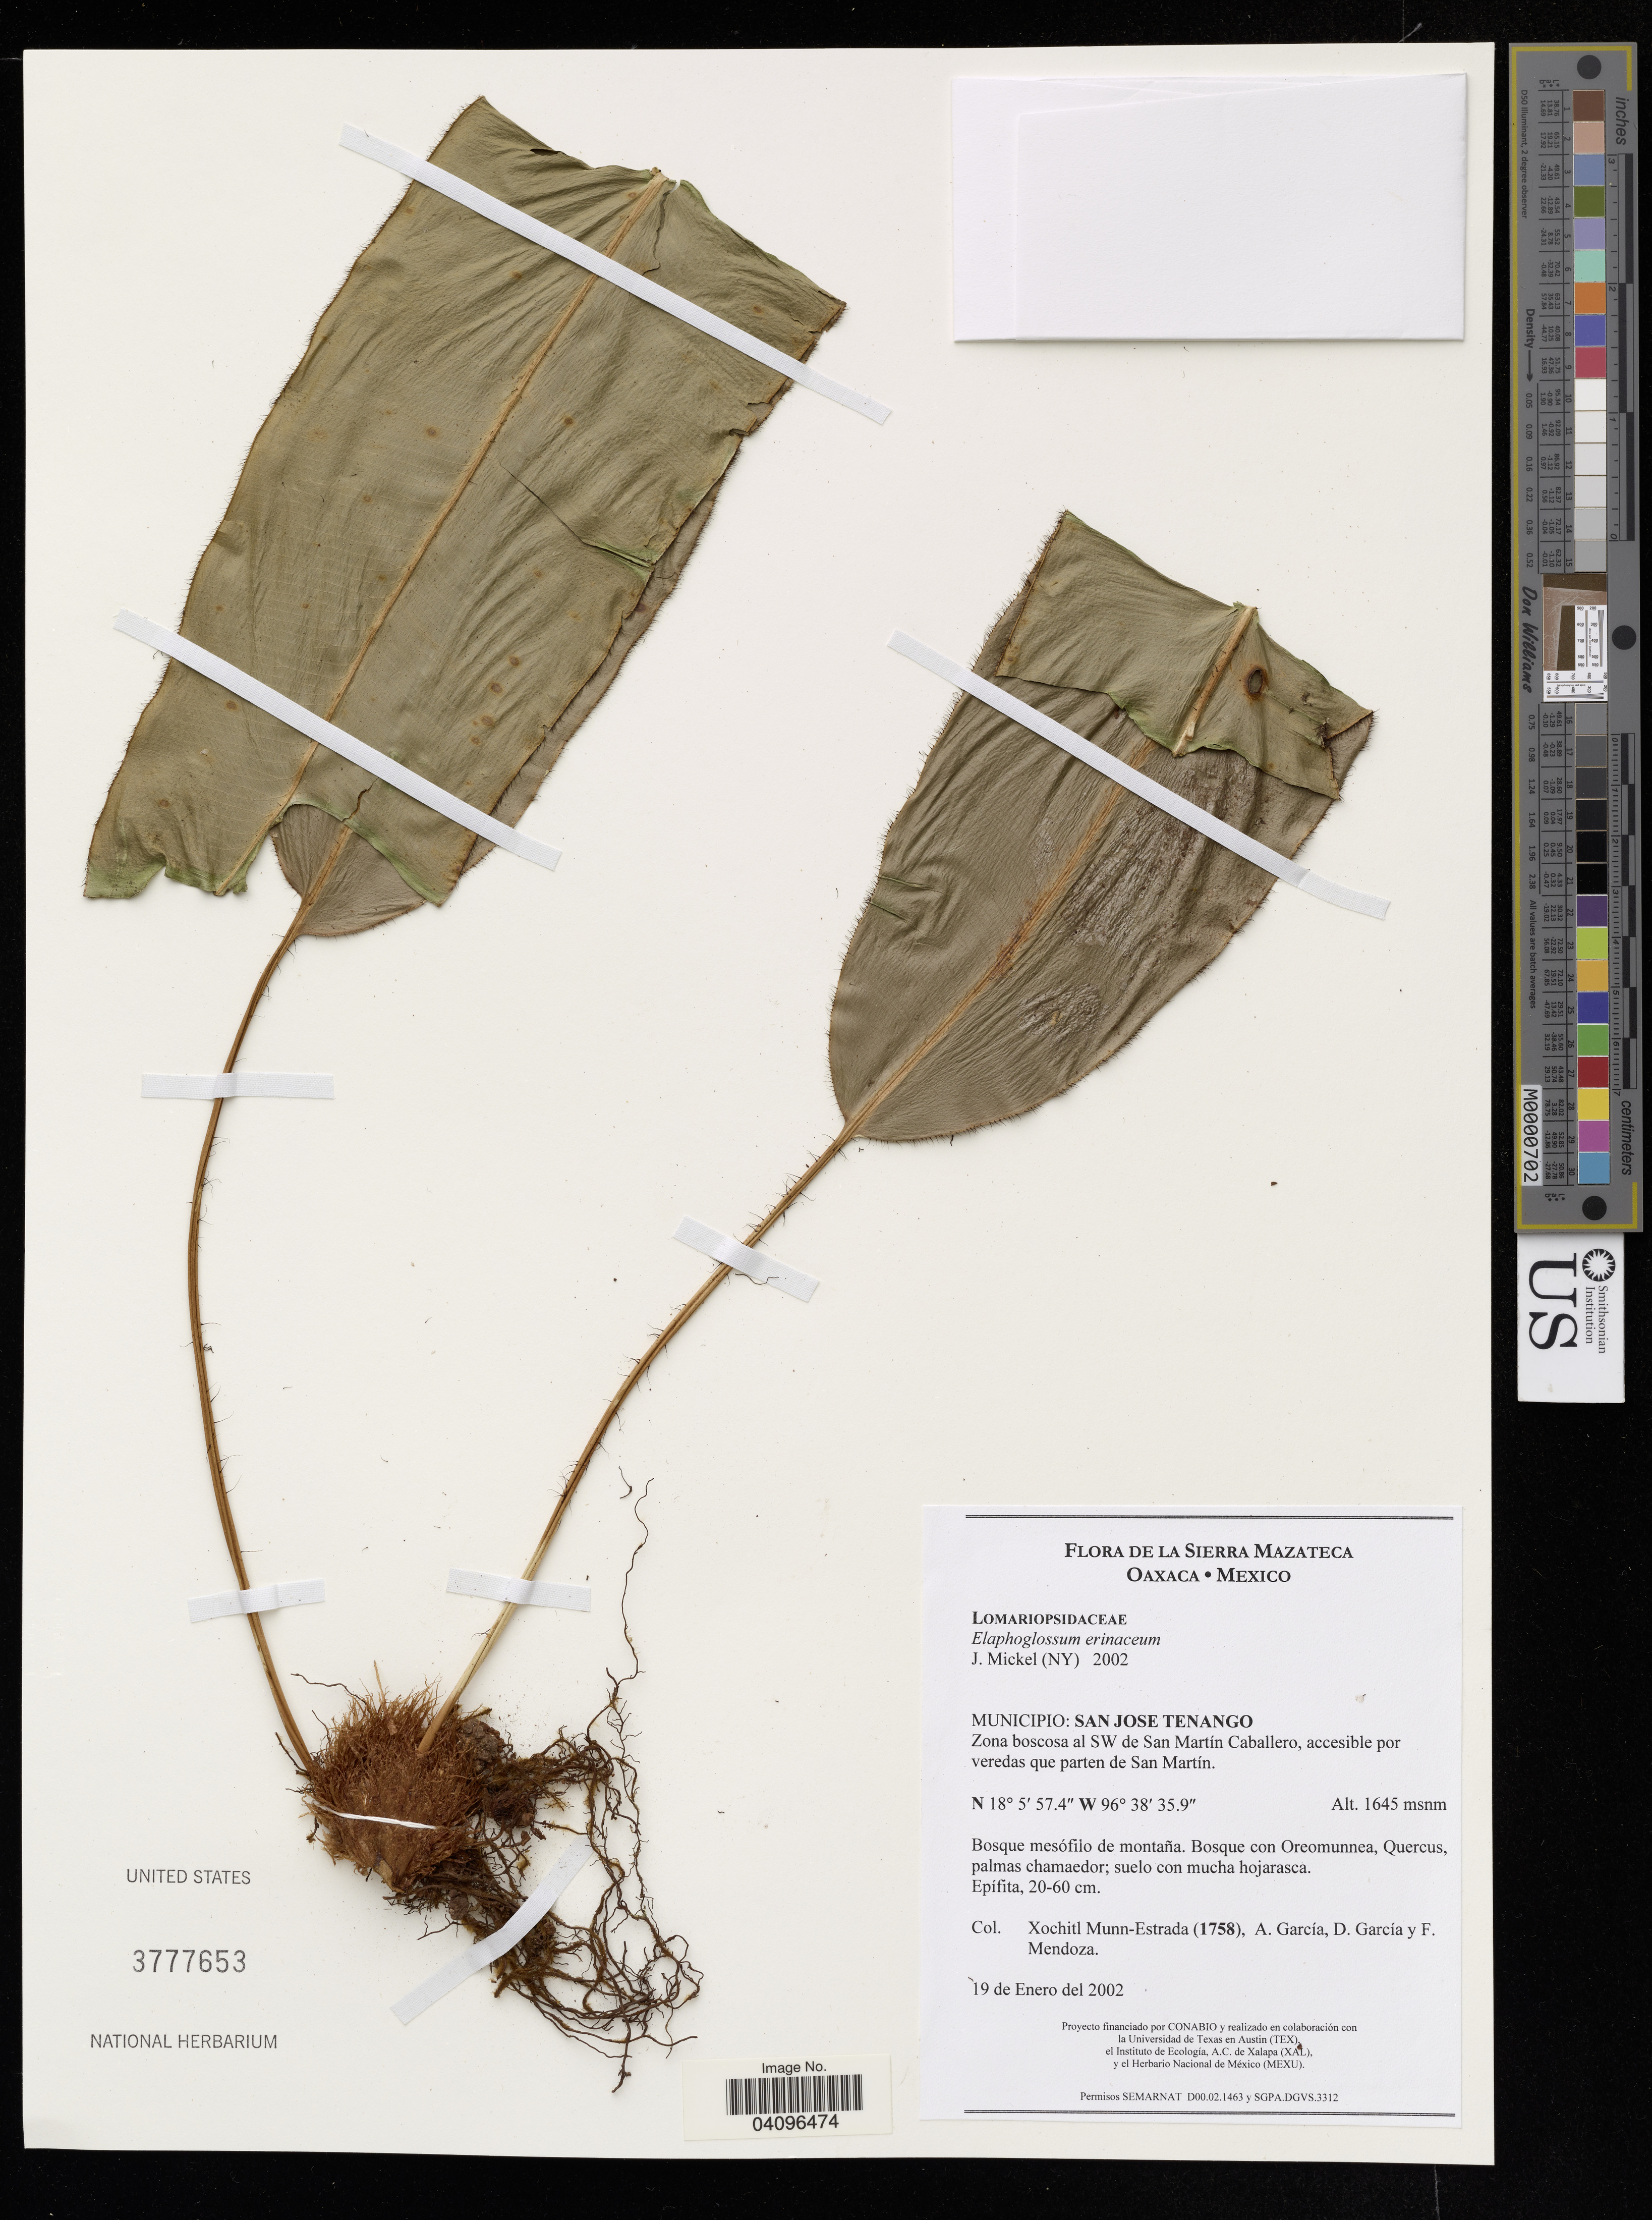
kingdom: Plantae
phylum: Tracheophyta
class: Polypodiopsida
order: Polypodiales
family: Dryopteridaceae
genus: Elaphoglossum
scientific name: Elaphoglossum erinaceum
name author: (Fée) T. Moore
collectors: X. Munn-Estrada, A. García, D. García & F. Mendoza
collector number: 1758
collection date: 2002-01-19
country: Mexico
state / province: Oaxaca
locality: La Sierra Mazateca. Municipio: San Jose Tenango. Zona boscosa al SW de San Martín Caballero, accesible por veredas que parten de San Martín.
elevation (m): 1645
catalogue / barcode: US 3777653